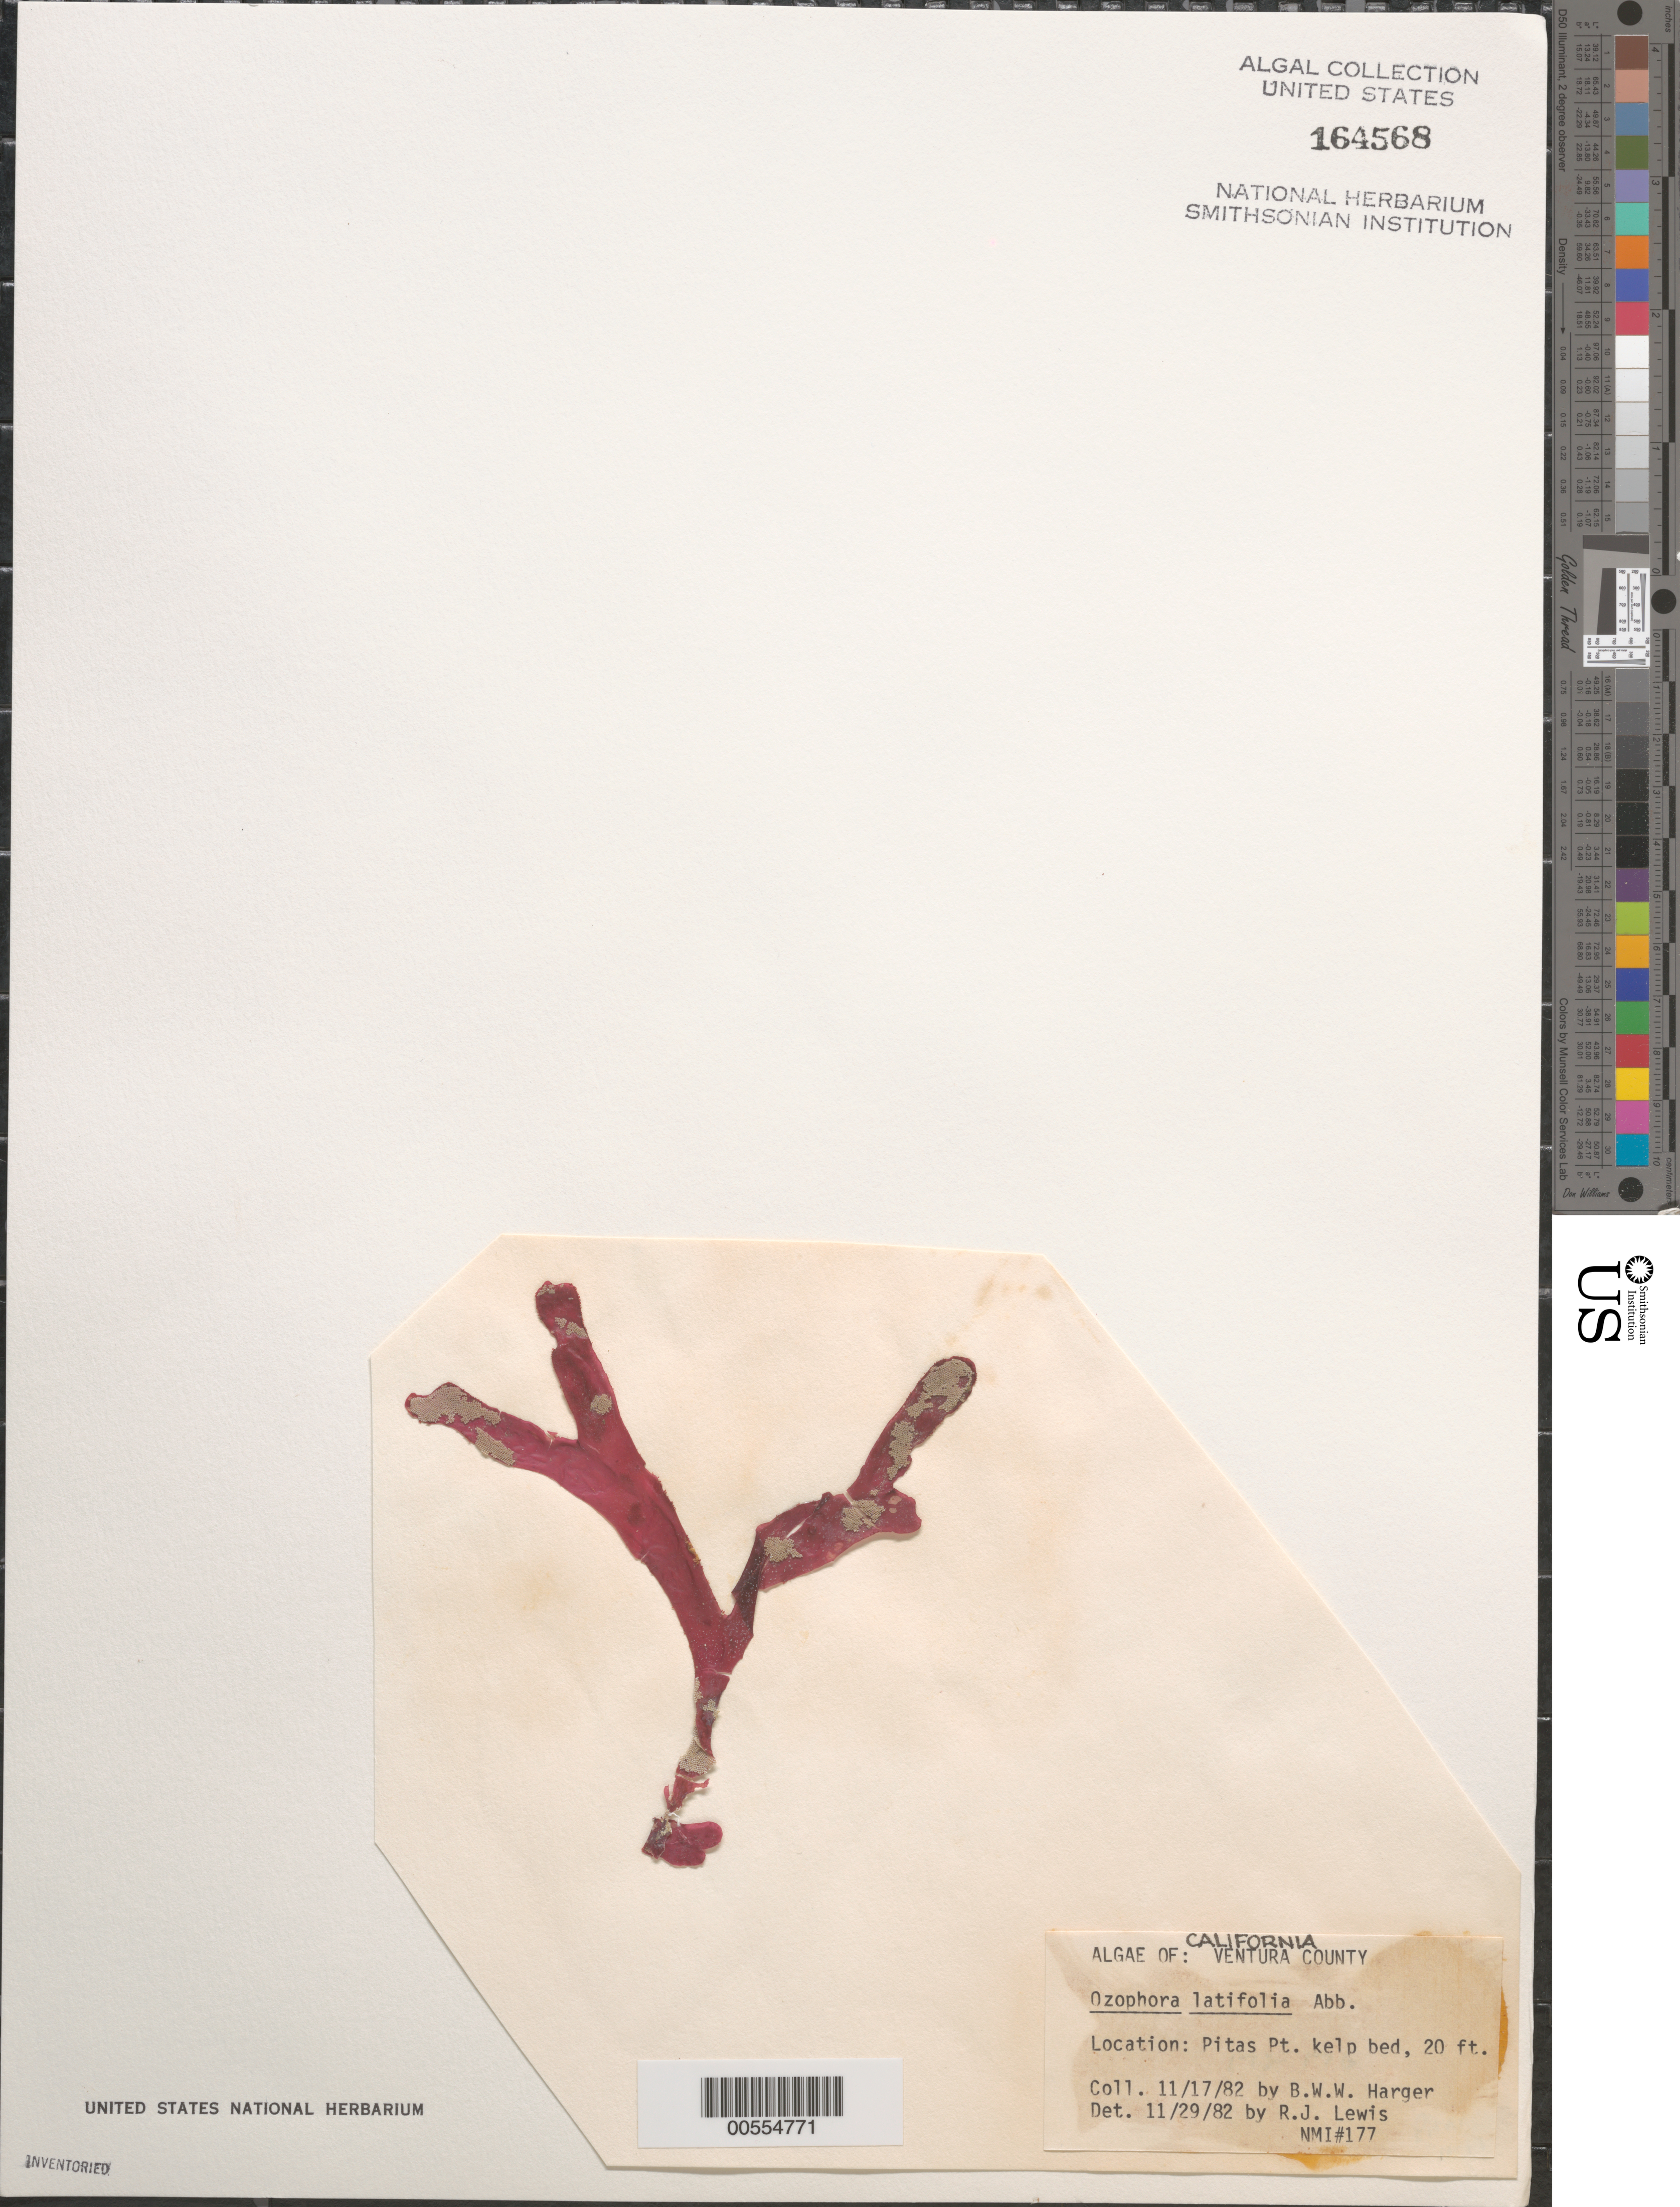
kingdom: Plantae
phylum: Rhodophyta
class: Florideophyceae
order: Gigartinales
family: Phyllophoraceae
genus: Ozophora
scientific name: Ozophora latifolia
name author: I.A. Abbott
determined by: Lewis, R. J.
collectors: B. W. Harger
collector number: NMI 177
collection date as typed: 17 Nov 1982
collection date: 1982-11-17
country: United States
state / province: California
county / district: Ventura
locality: Pitas Point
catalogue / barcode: US 164568